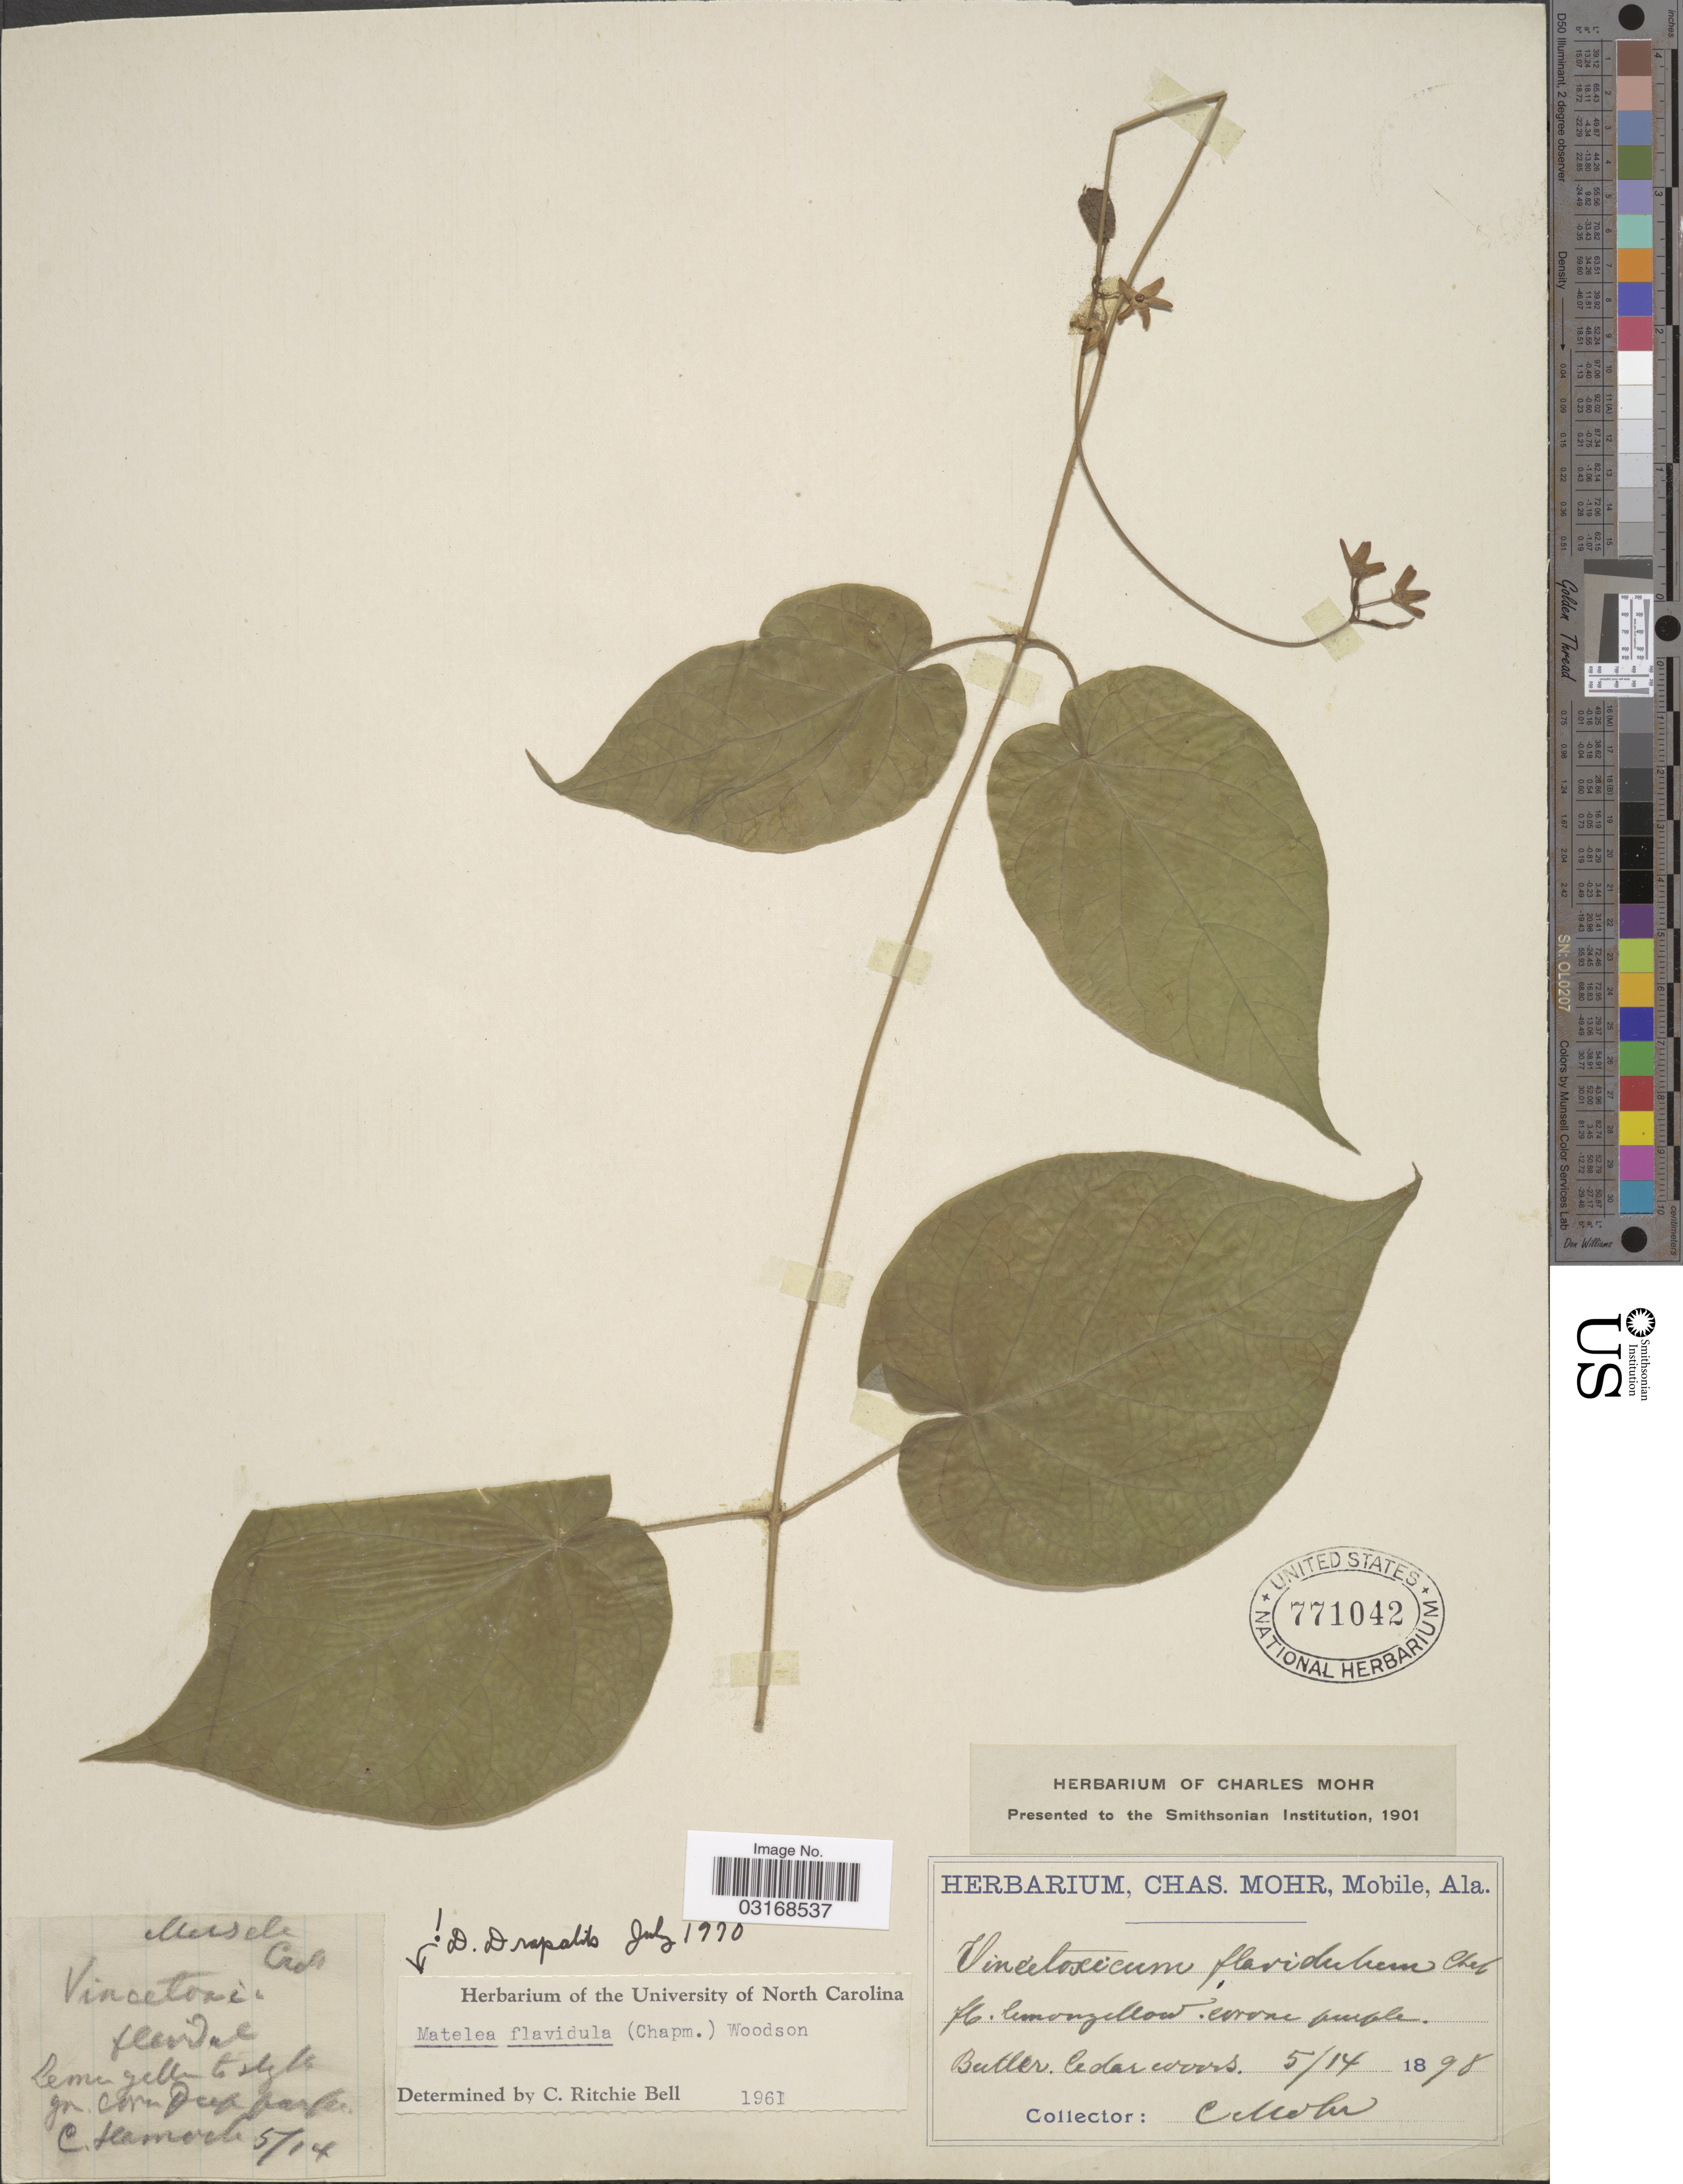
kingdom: Plantae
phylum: Tracheophyta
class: Magnoliopsida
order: Gentianales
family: Apocynaceae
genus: Matelea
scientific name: Matelea flavidula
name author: (Chapm.) J. Woodson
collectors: Mohr, C. T. (herbarium)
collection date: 1898-05-14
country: United States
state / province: Alabama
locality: Butler. Cedar woods.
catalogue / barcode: US 771042